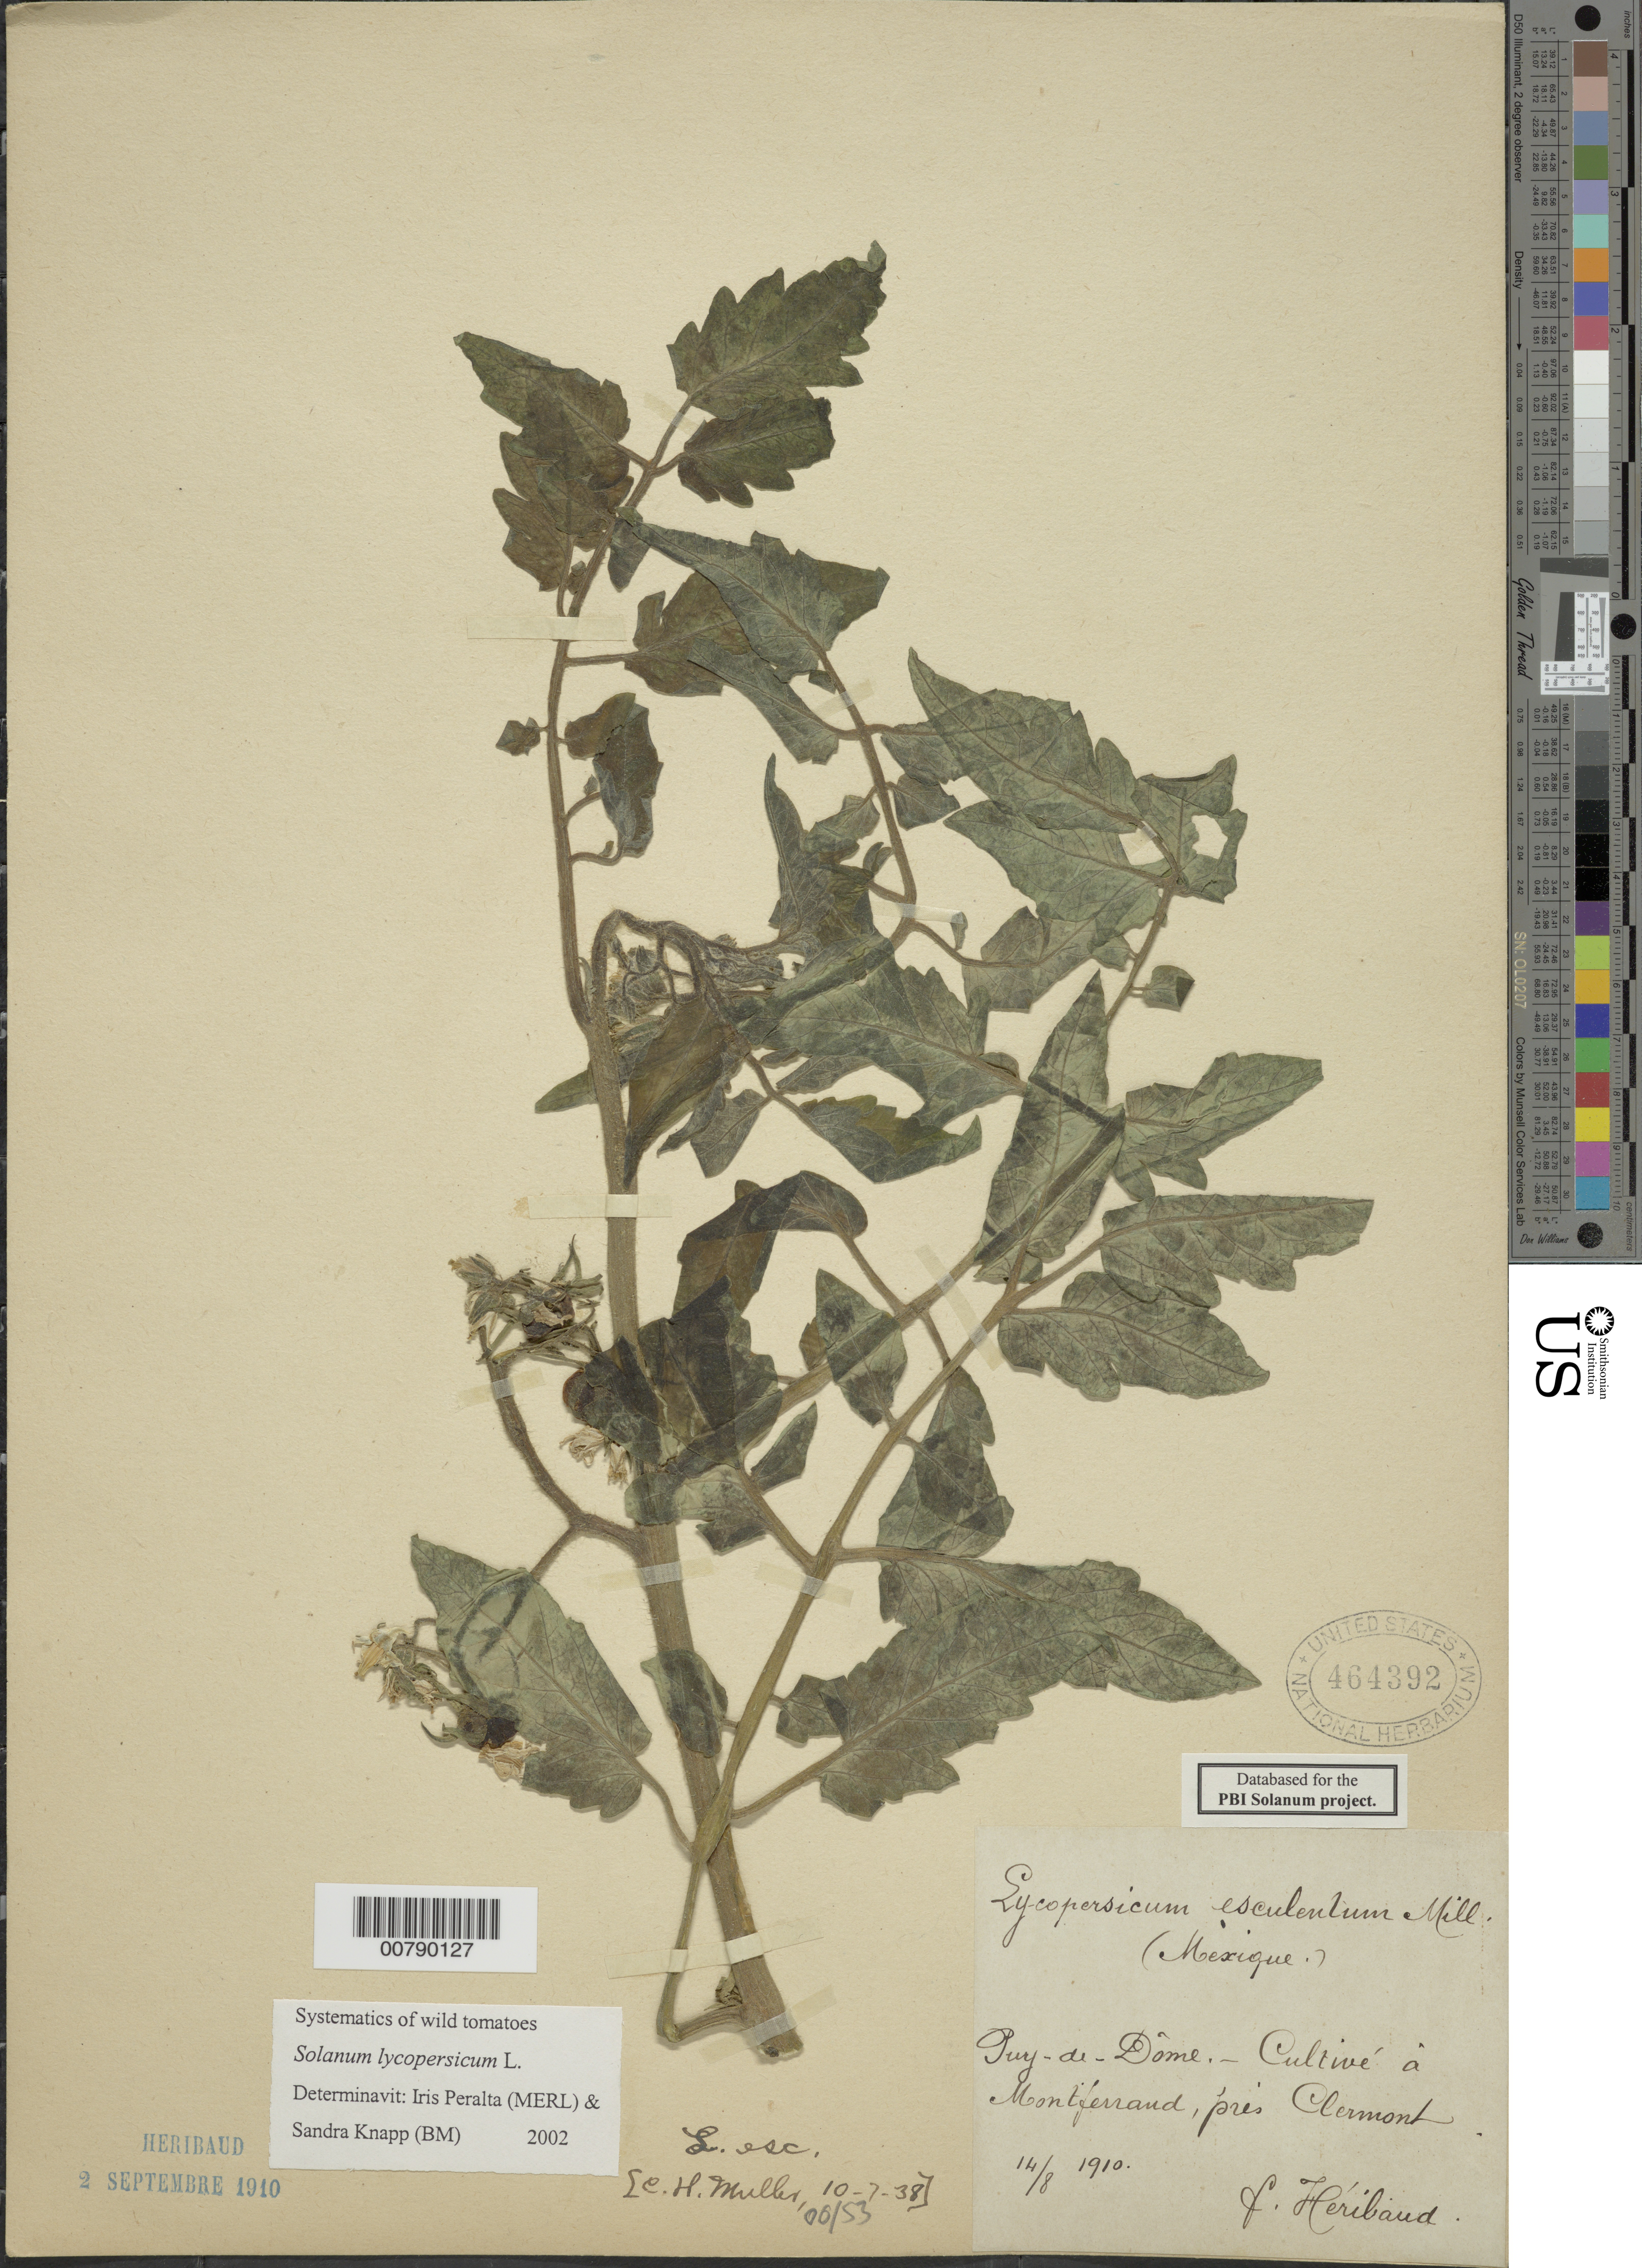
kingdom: Plantae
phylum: Tracheophyta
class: Magnoliopsida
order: Solanales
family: Solanaceae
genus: Solanum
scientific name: Solanum lycopersicum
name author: L.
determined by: Peralta, Iris E.; Knapp, S. D.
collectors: V. Heribaud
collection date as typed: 14 Aug 1910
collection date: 1910-08-14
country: France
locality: Puy-le-Dôme, cultive a Montferrand, pres Clermont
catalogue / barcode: US 464392